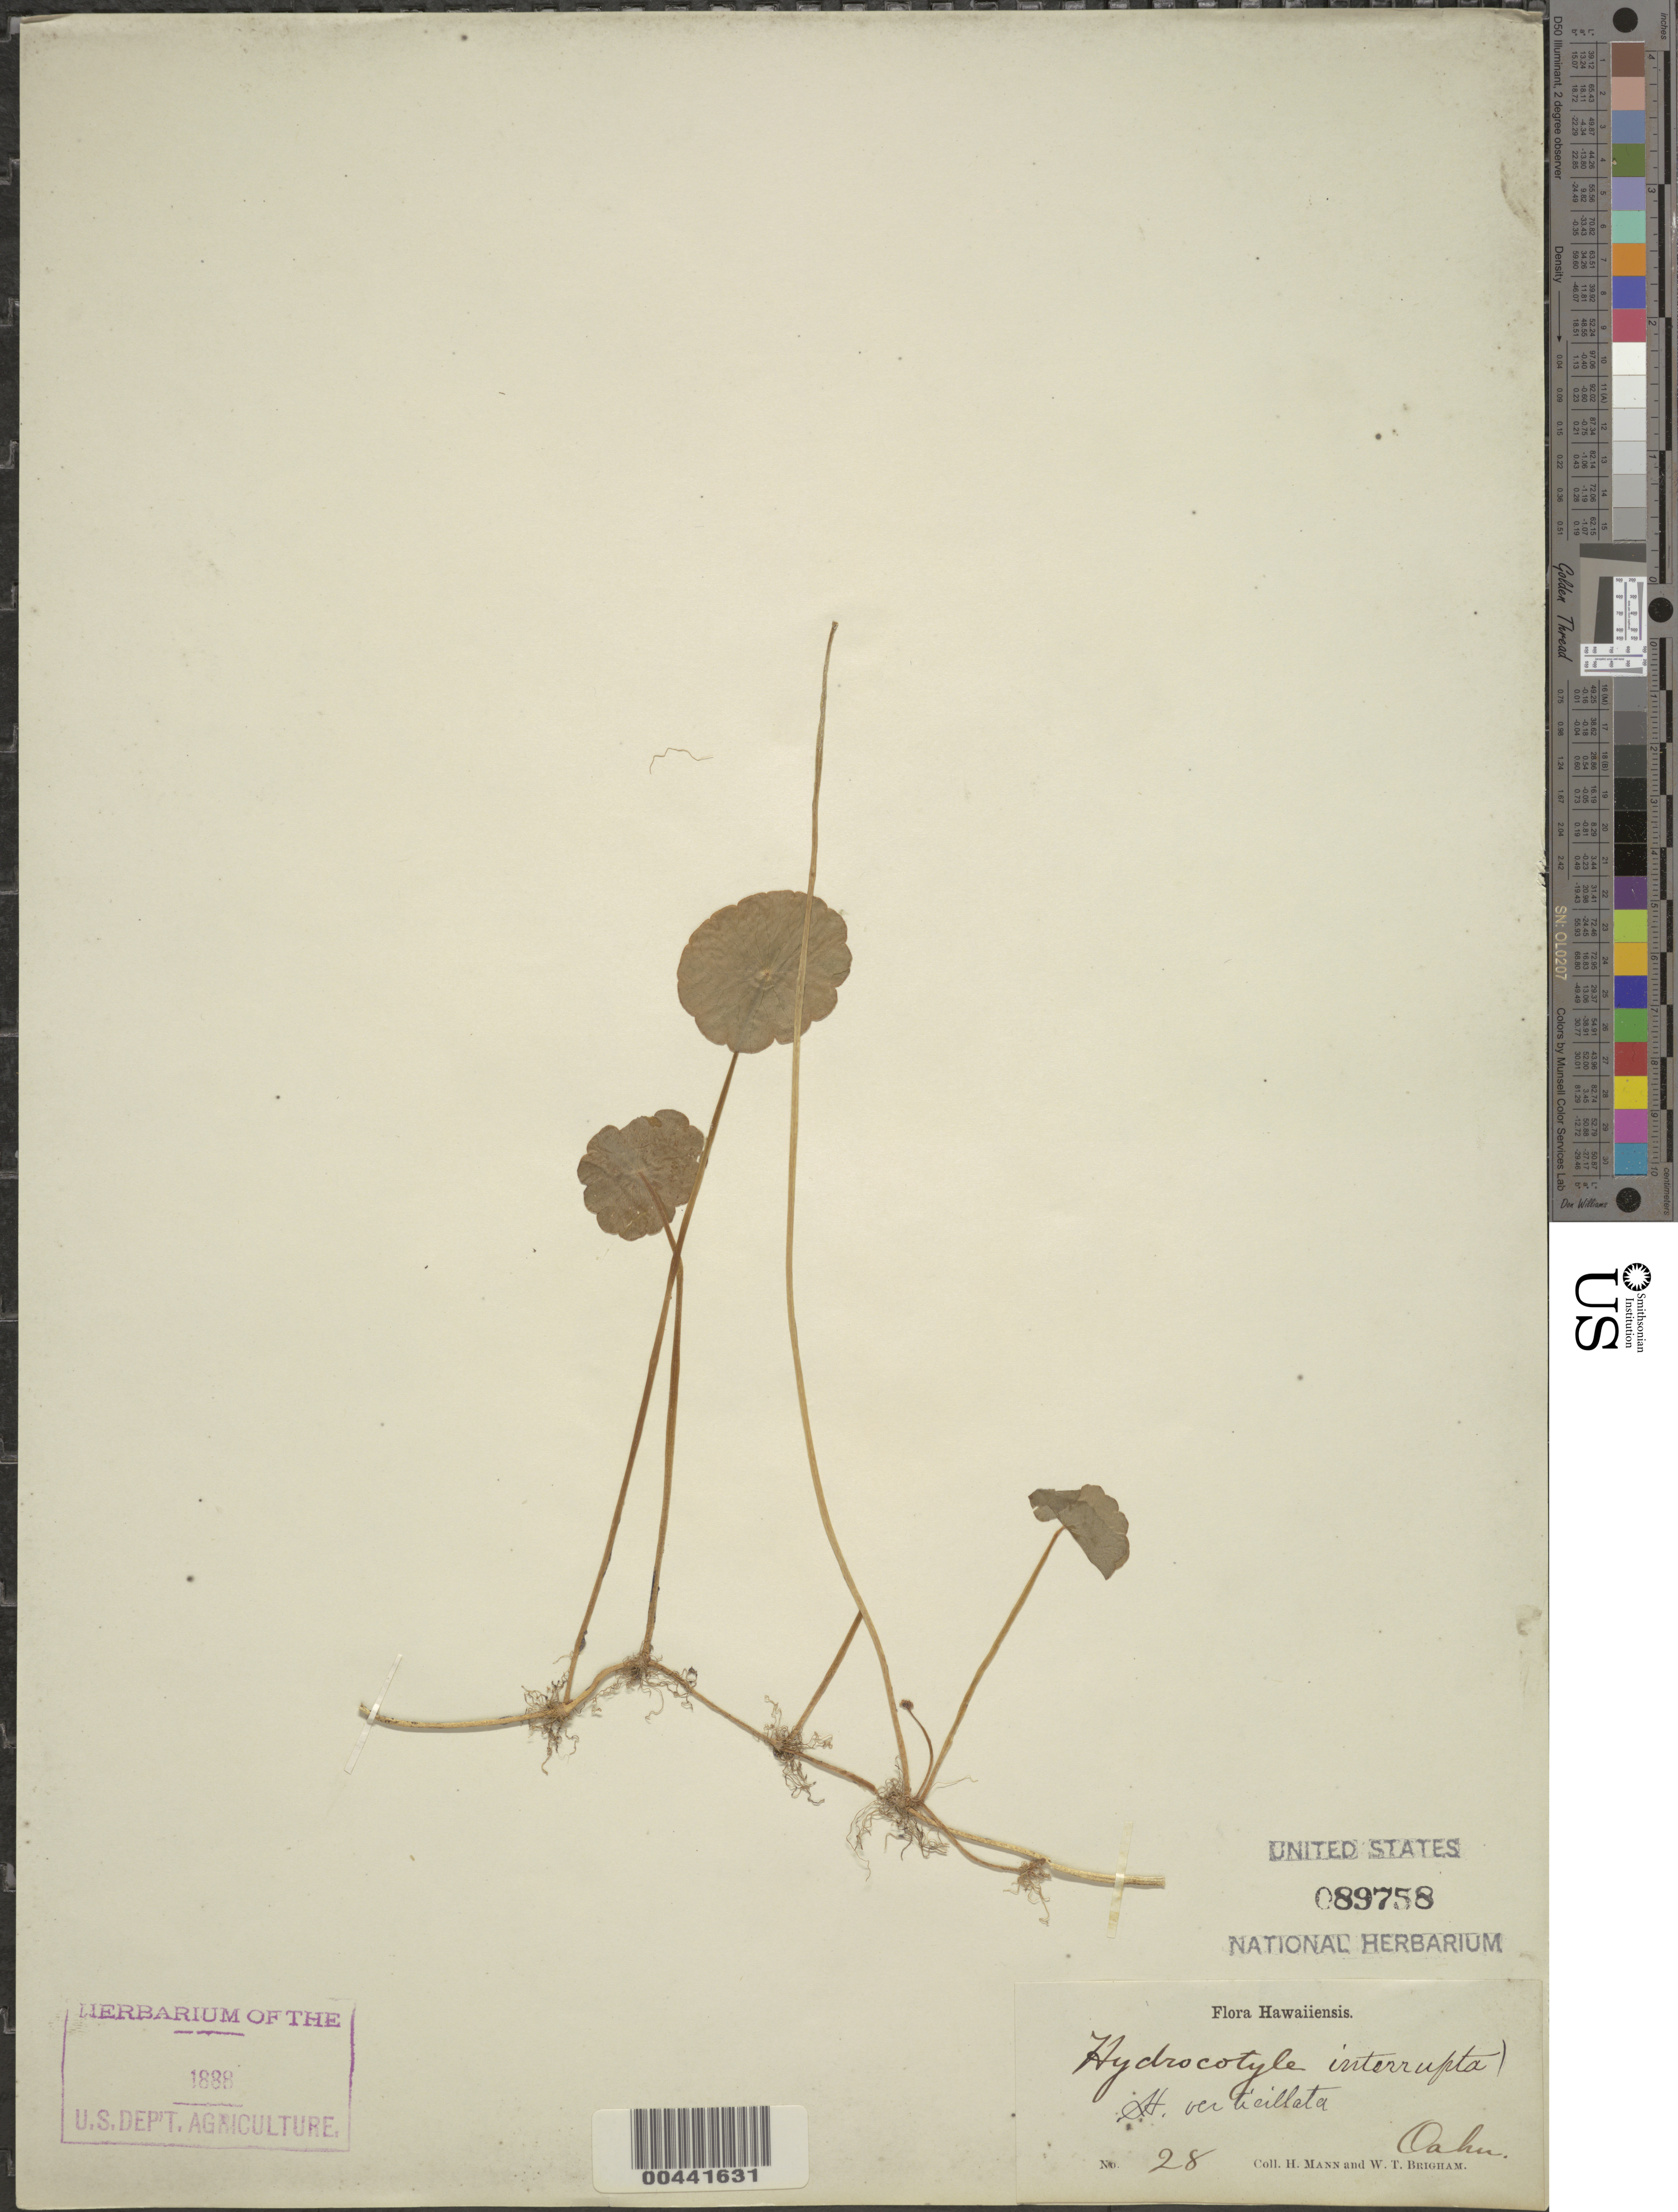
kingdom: Plantae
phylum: Tracheophyta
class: Magnoliopsida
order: Apiales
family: Araliaceae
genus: Hydrocotyle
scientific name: Hydrocotyle verticillata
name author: Thunb.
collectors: H. Mann & W. T. Brigham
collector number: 28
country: United States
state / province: Hawaii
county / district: Honolulu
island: Oahu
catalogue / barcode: US 89758